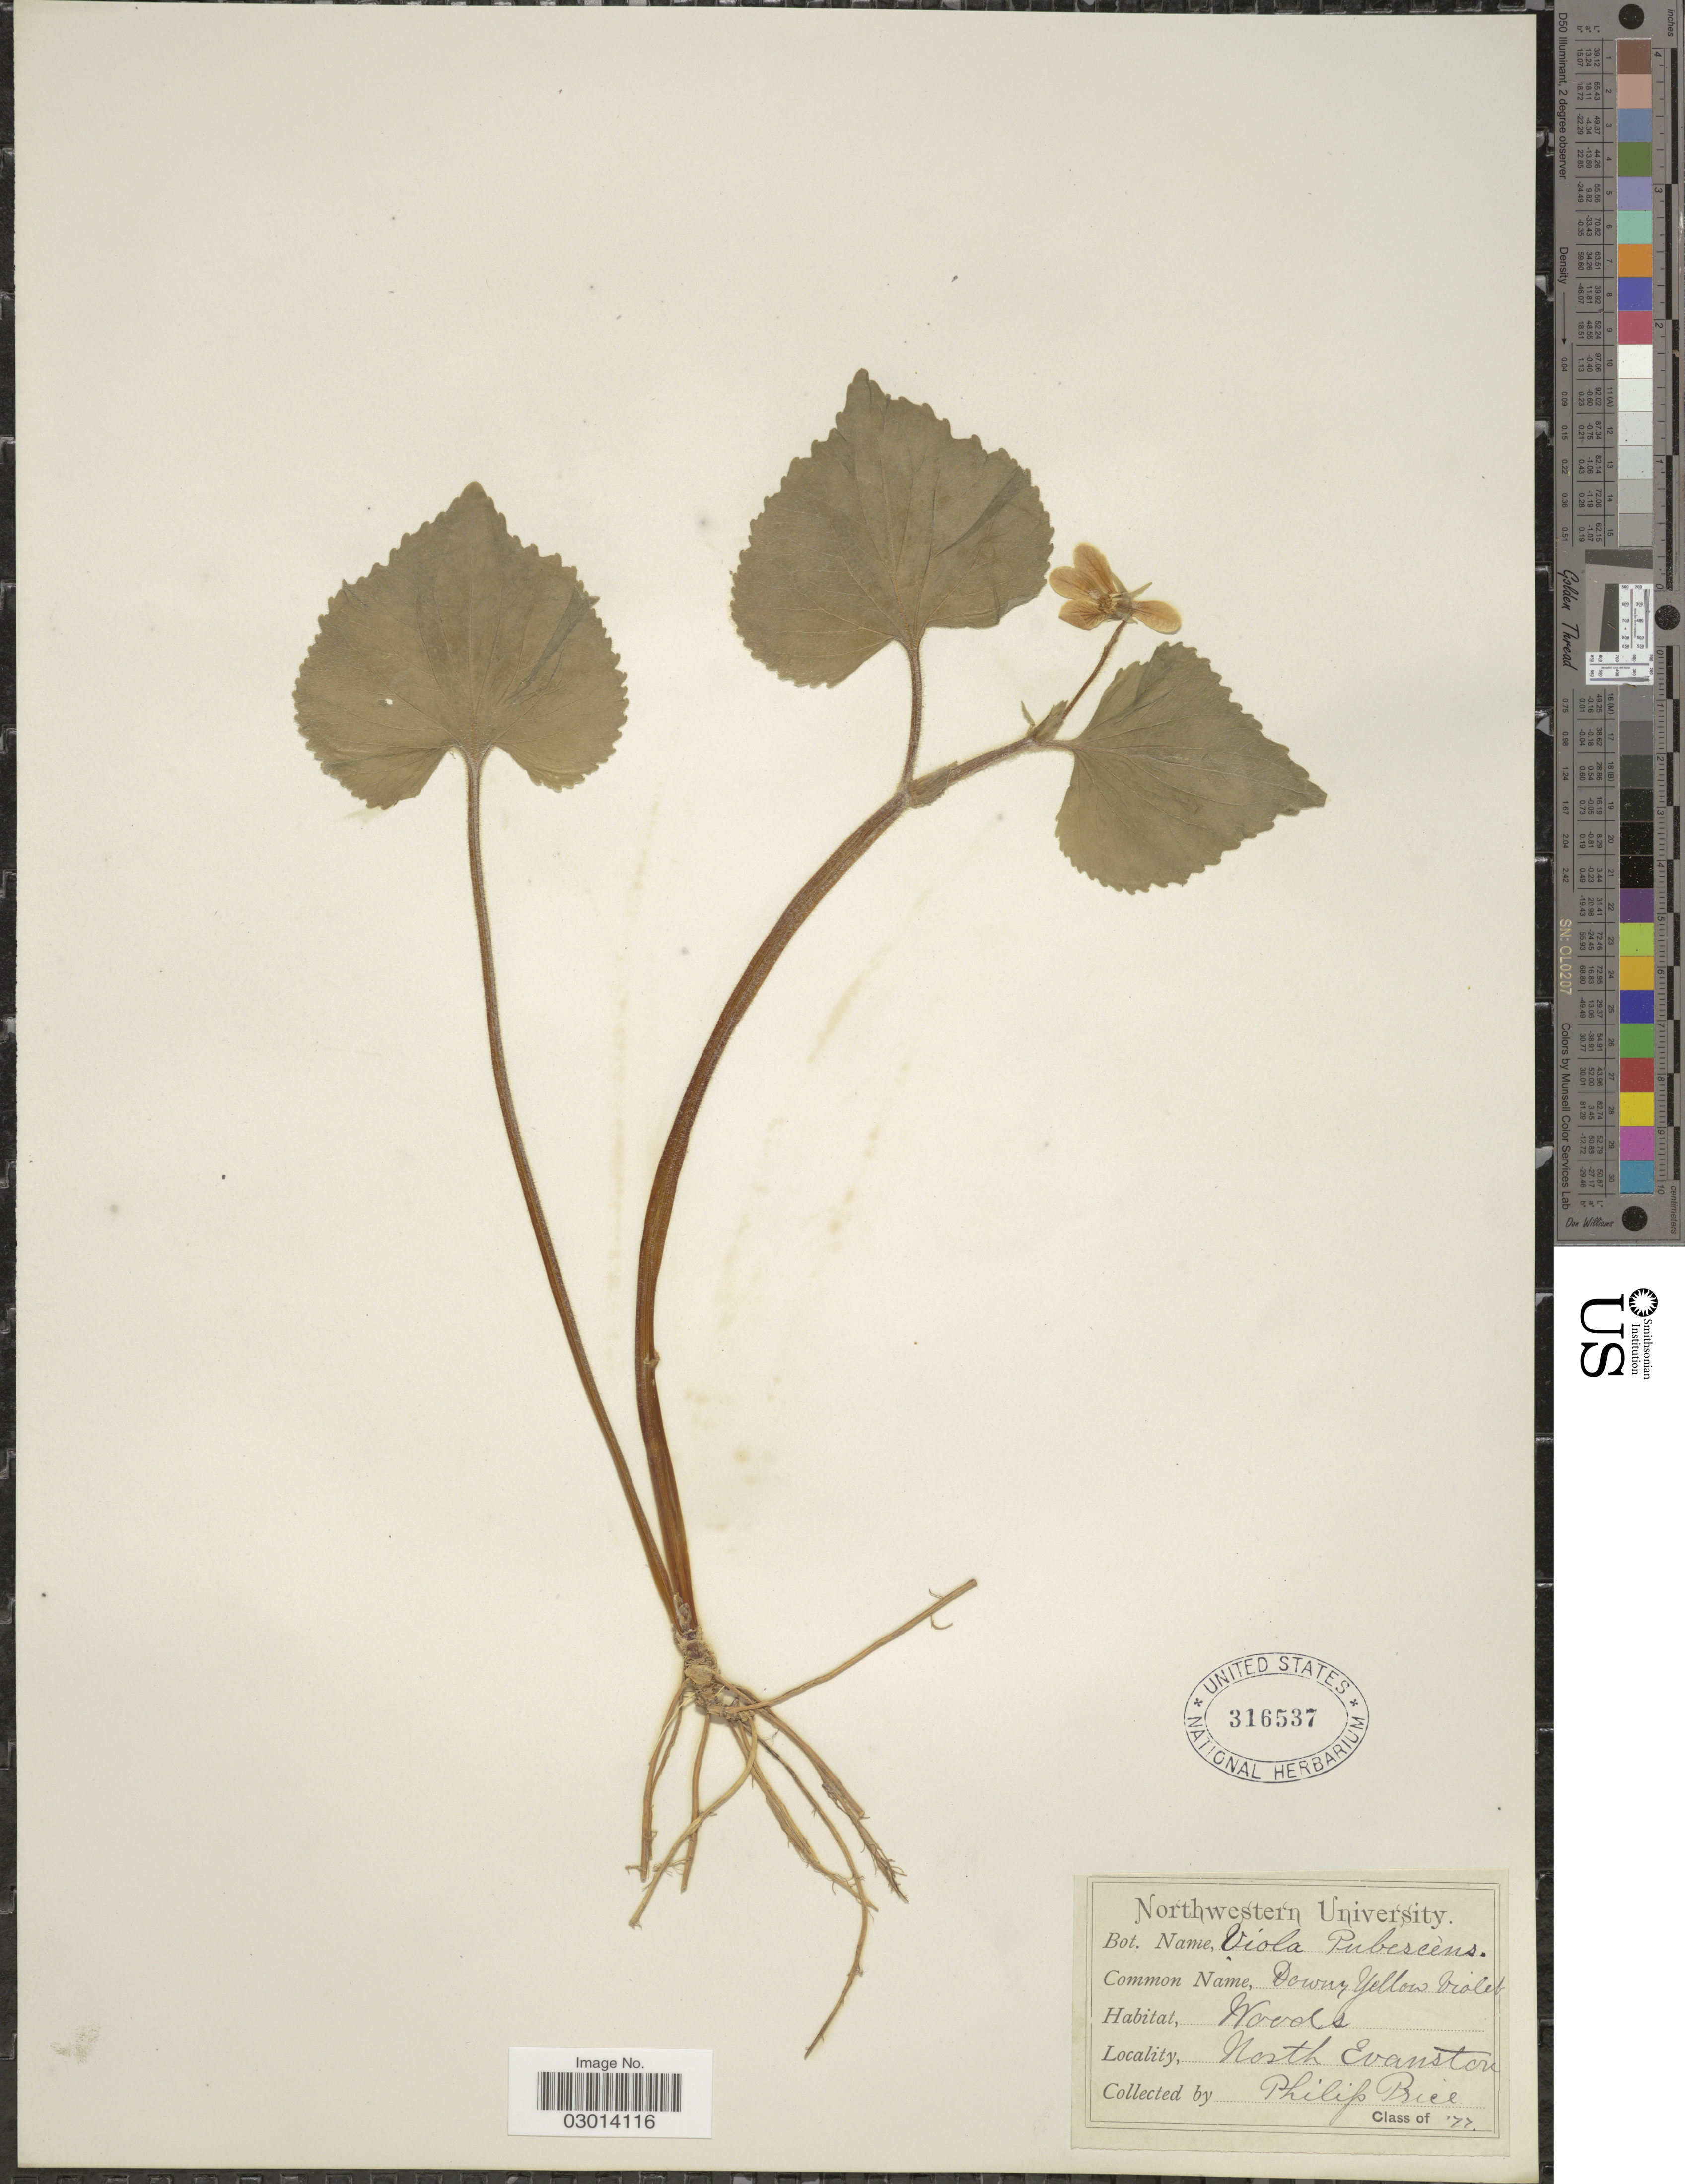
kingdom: Plantae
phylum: Tracheophyta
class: Magnoliopsida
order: Malpighiales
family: Violaceae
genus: Viola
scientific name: Viola pubescens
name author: Aiton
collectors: P. Price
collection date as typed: Transcribed d/m/y: //77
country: United States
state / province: Illinois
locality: North Evanston.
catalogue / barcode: US 316537